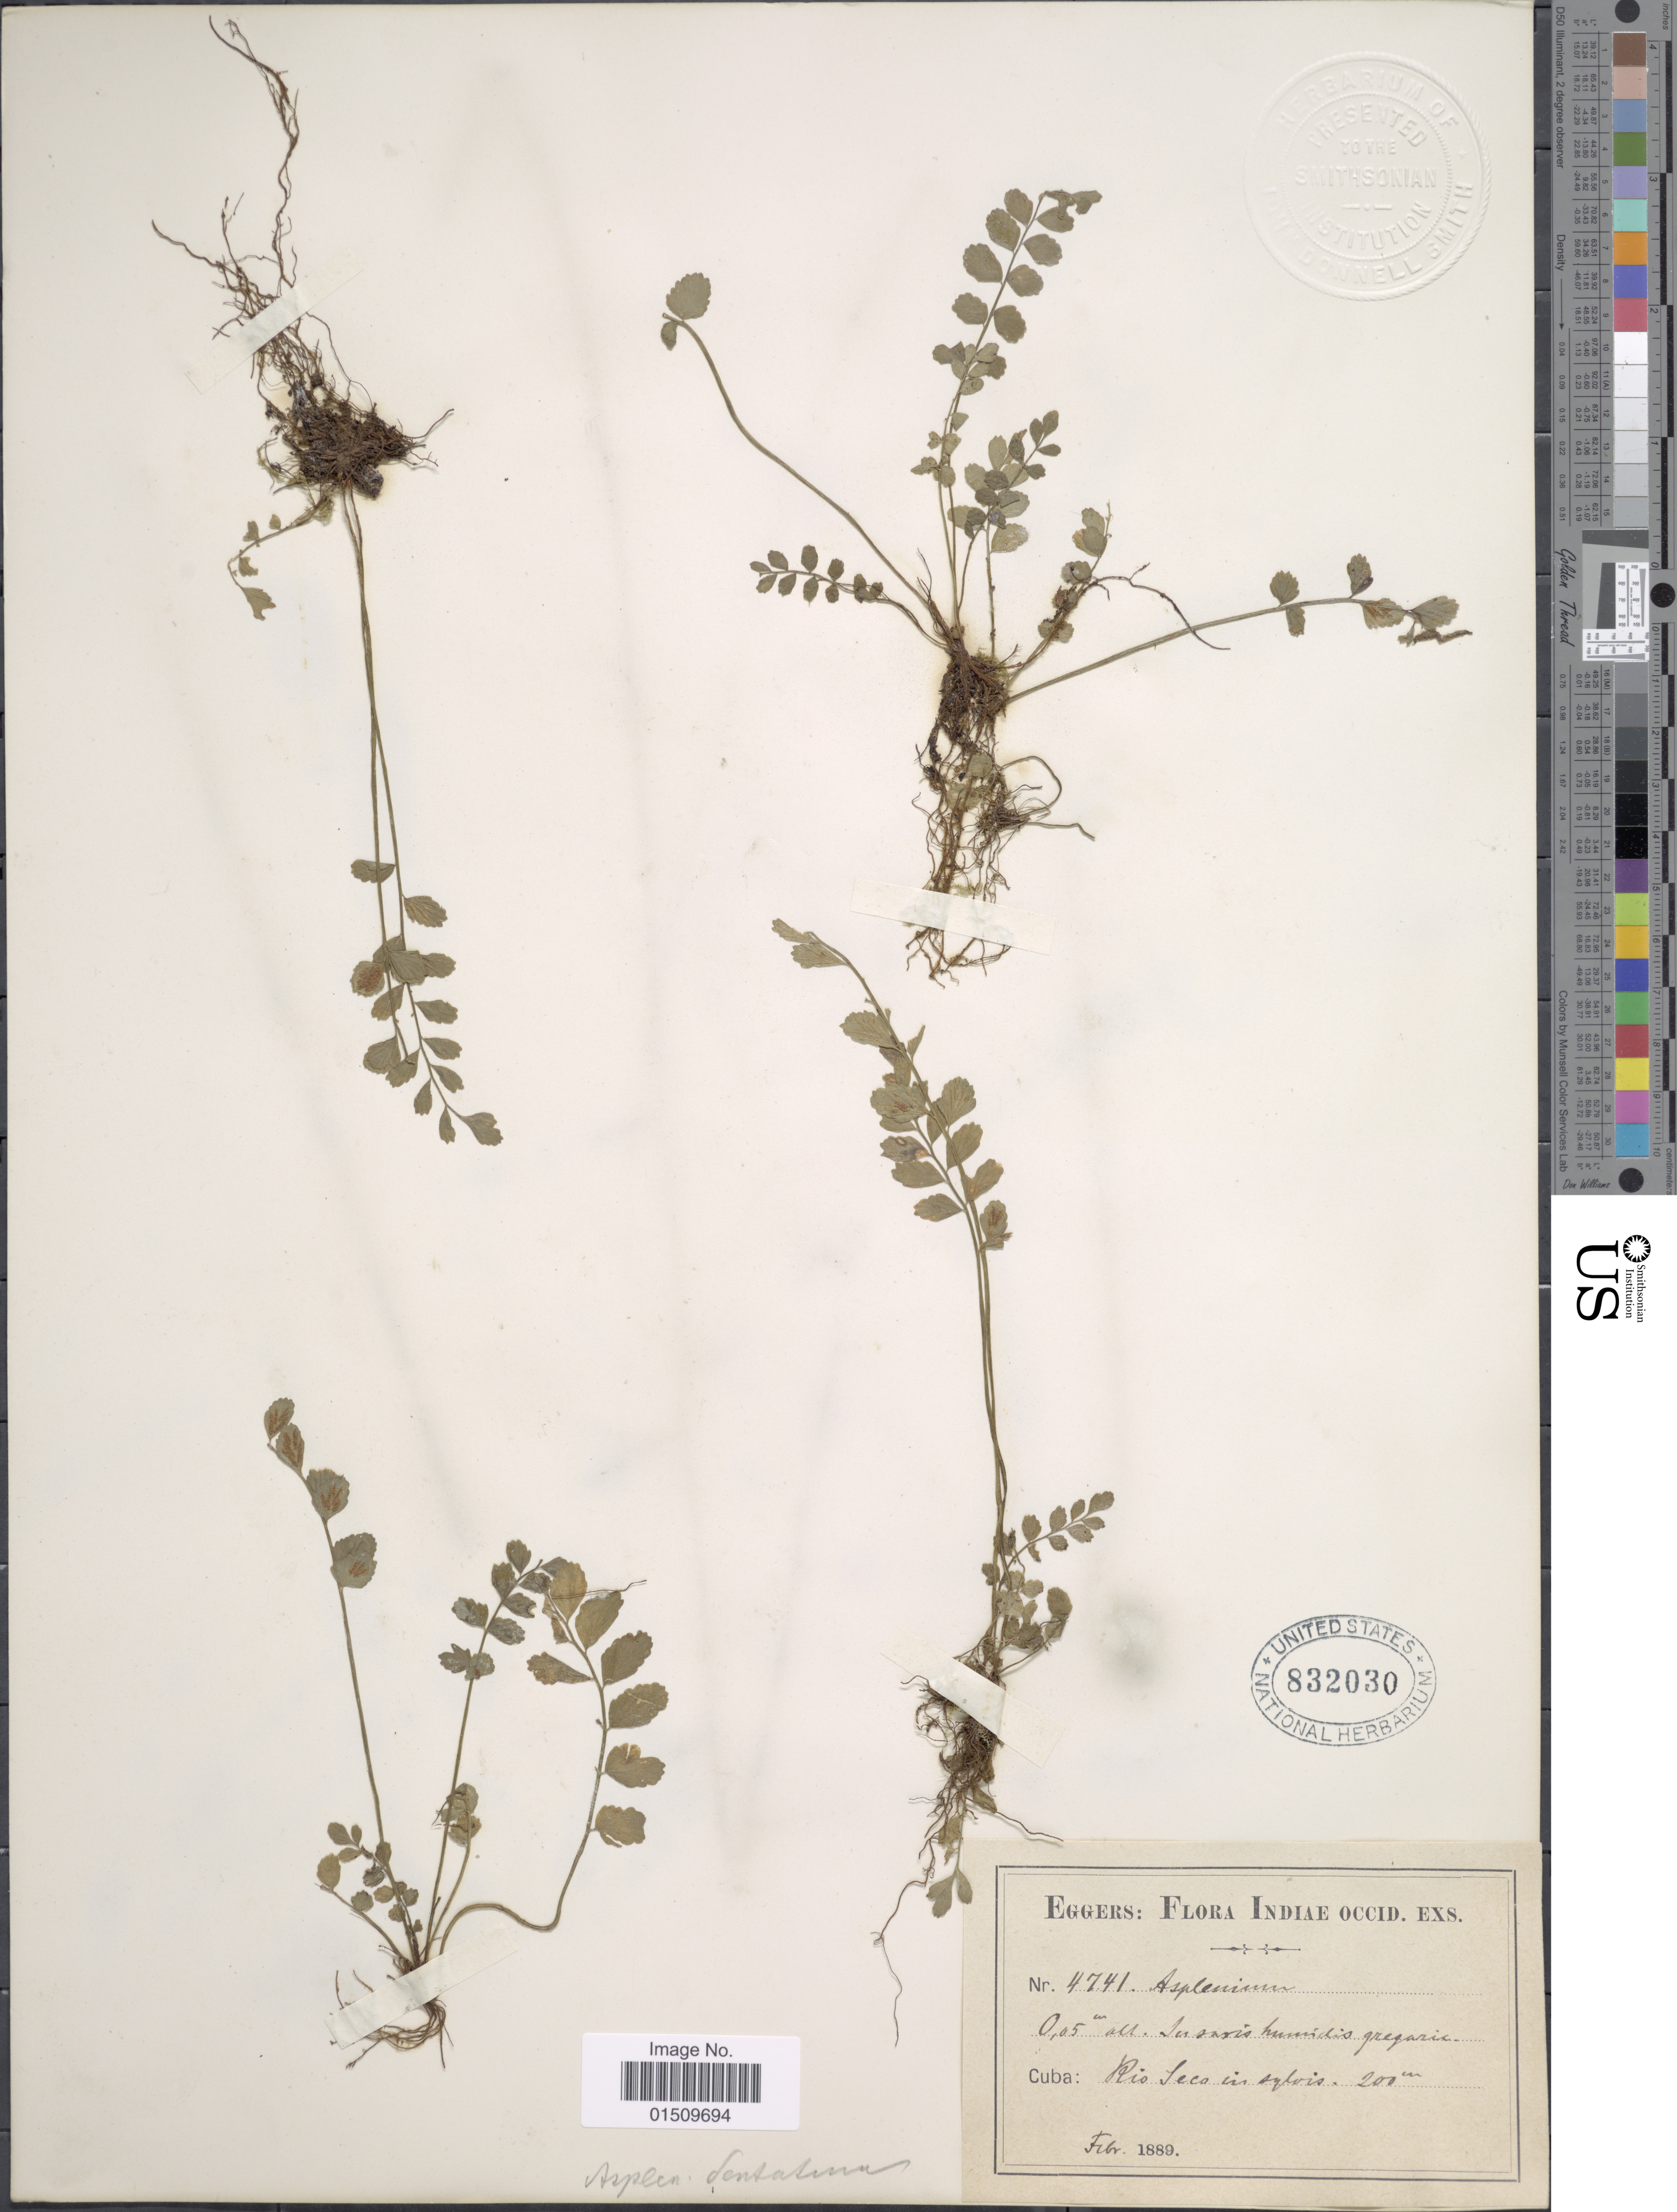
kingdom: Plantae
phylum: Tracheophyta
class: Polypodiopsida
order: Polypodiales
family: Aspleniaceae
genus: Asplenium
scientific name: Asplenium trichomanes-dentatum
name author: L.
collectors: -. Eggers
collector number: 4741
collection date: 1889-02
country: Cuba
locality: Cuba, Rio Seco in sylvis.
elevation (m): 200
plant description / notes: Rio Jeco in aglois. = Rio Seco in sylvis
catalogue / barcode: US 832030